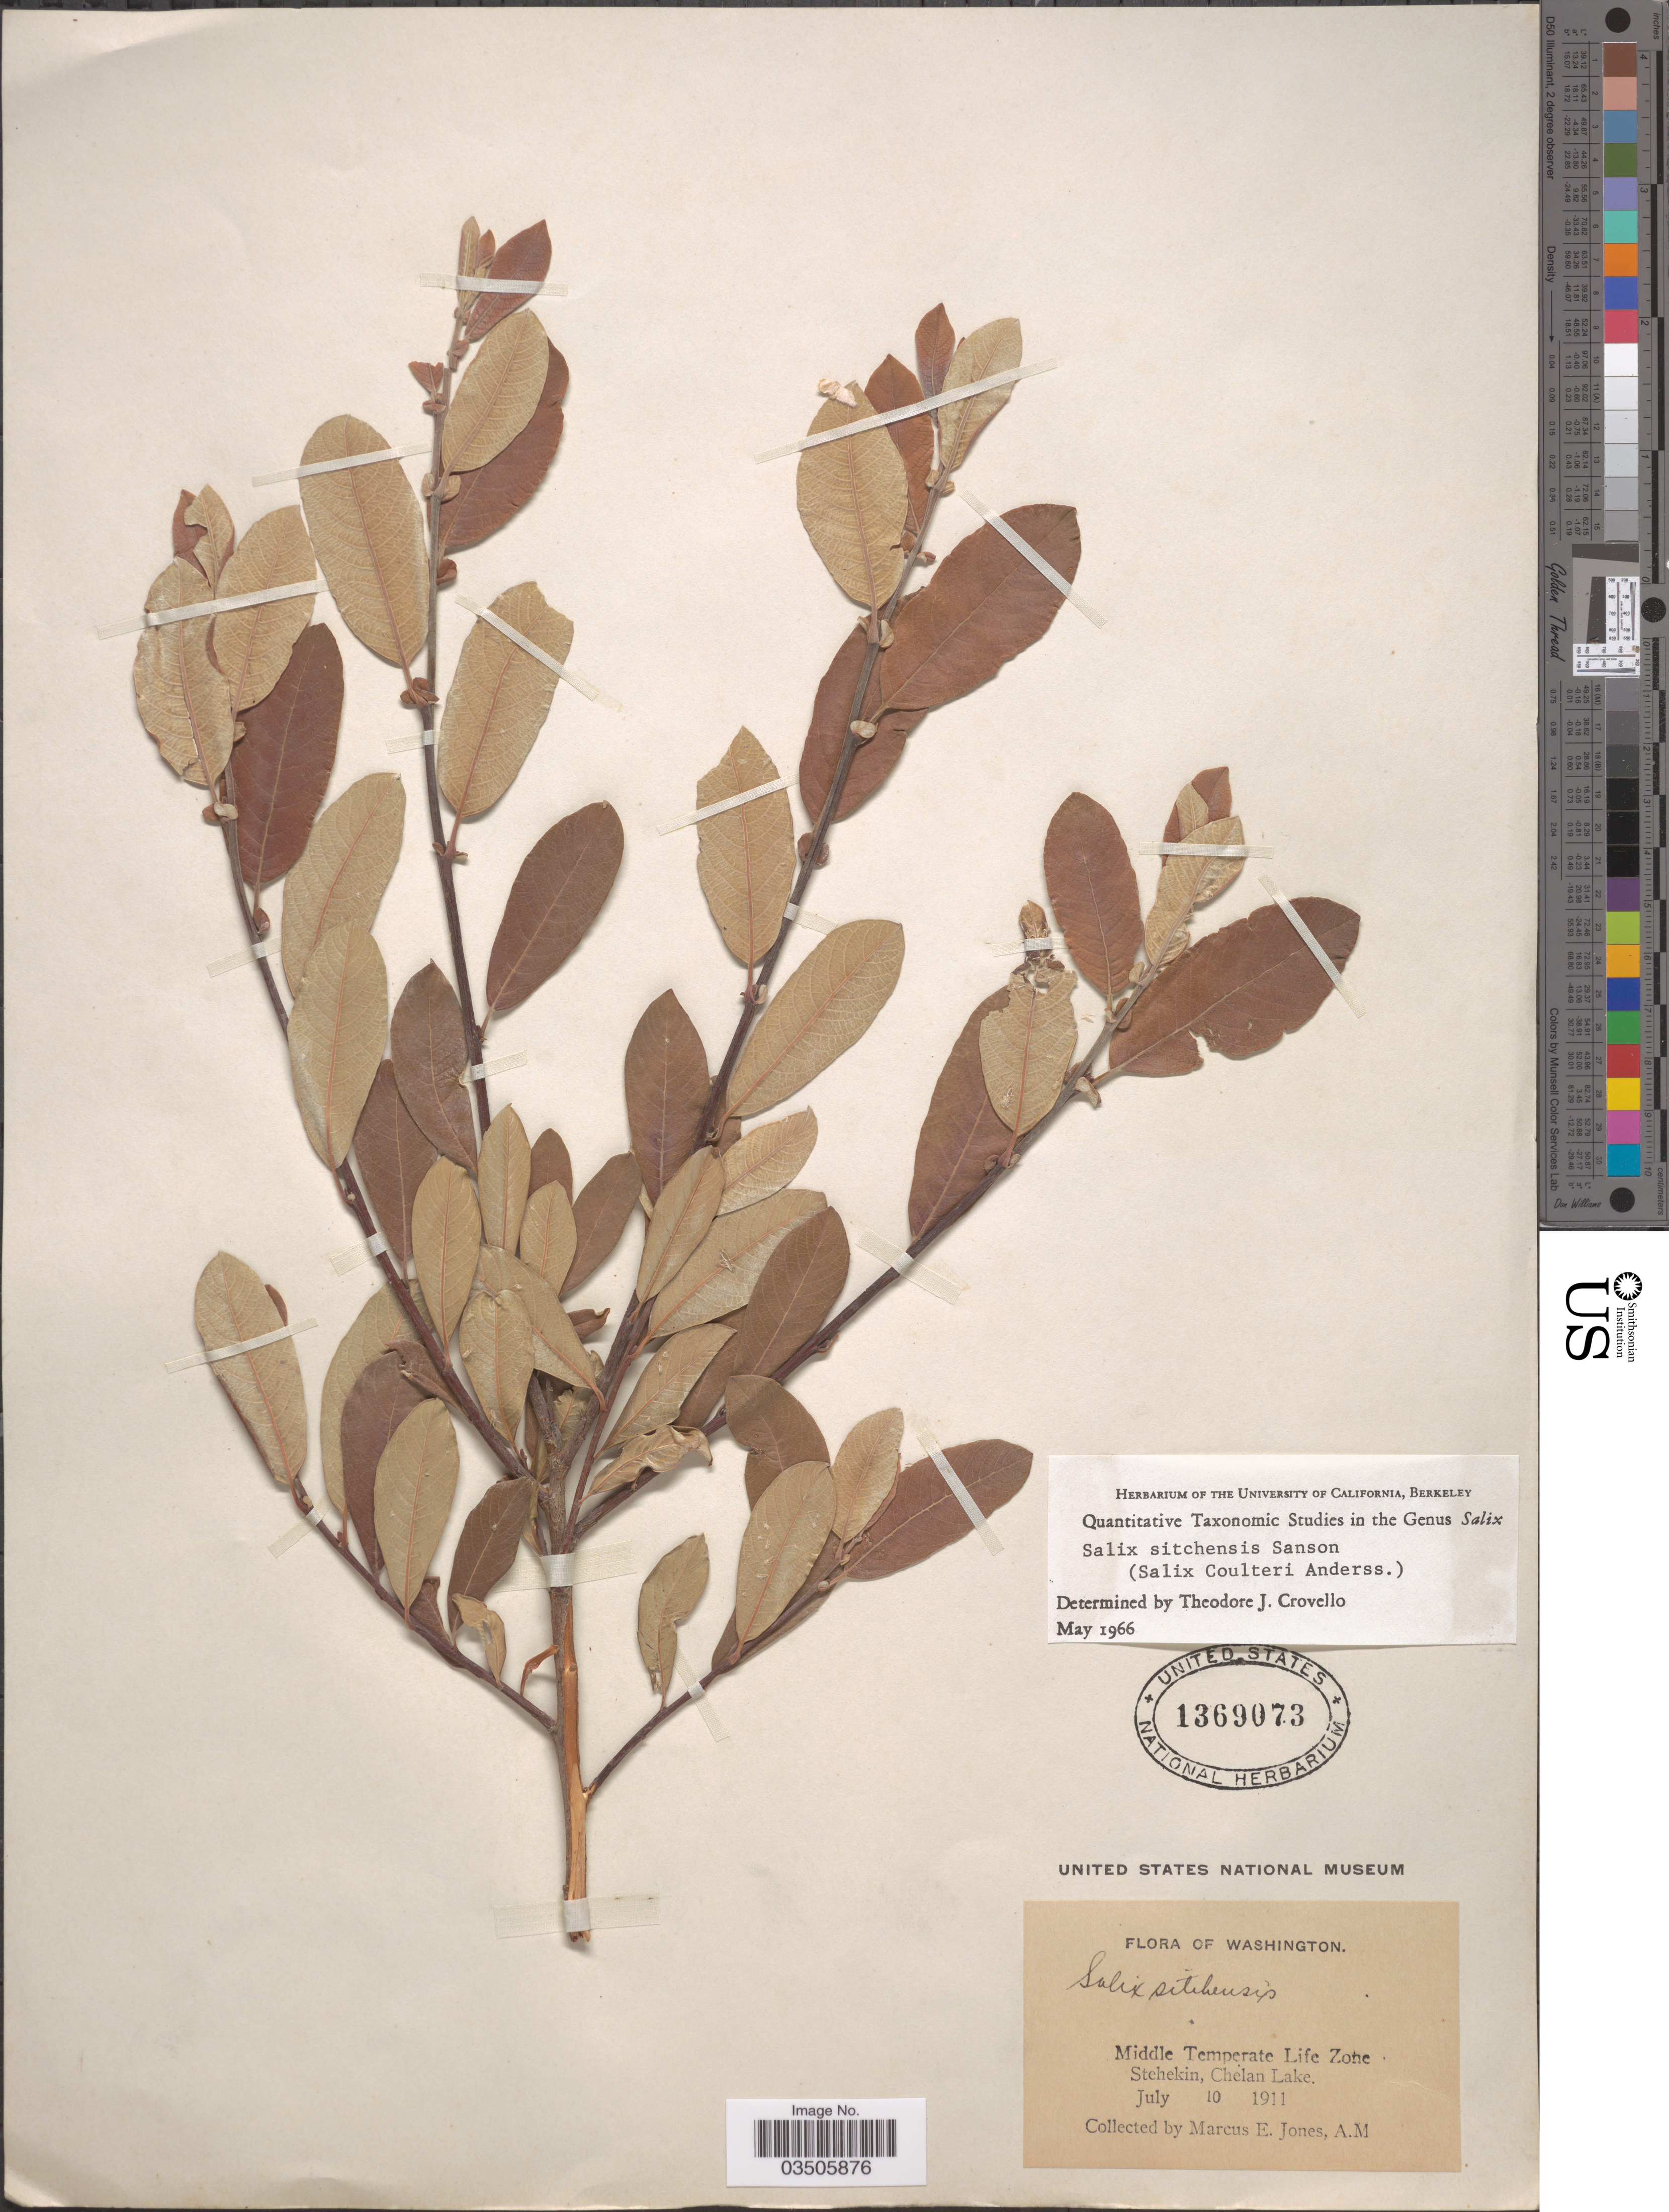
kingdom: Plantae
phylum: Tracheophyta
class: Magnoliopsida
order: Malpighiales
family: Salicaceae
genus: Salix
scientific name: Salix sitchensis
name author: Sanson ex Bong.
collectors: M. E. Jones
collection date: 1911-07-10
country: United States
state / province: Washington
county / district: Chelan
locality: Middle Temperate Life Zone. Stehekin, Chelan Lake.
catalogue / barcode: US 1369073